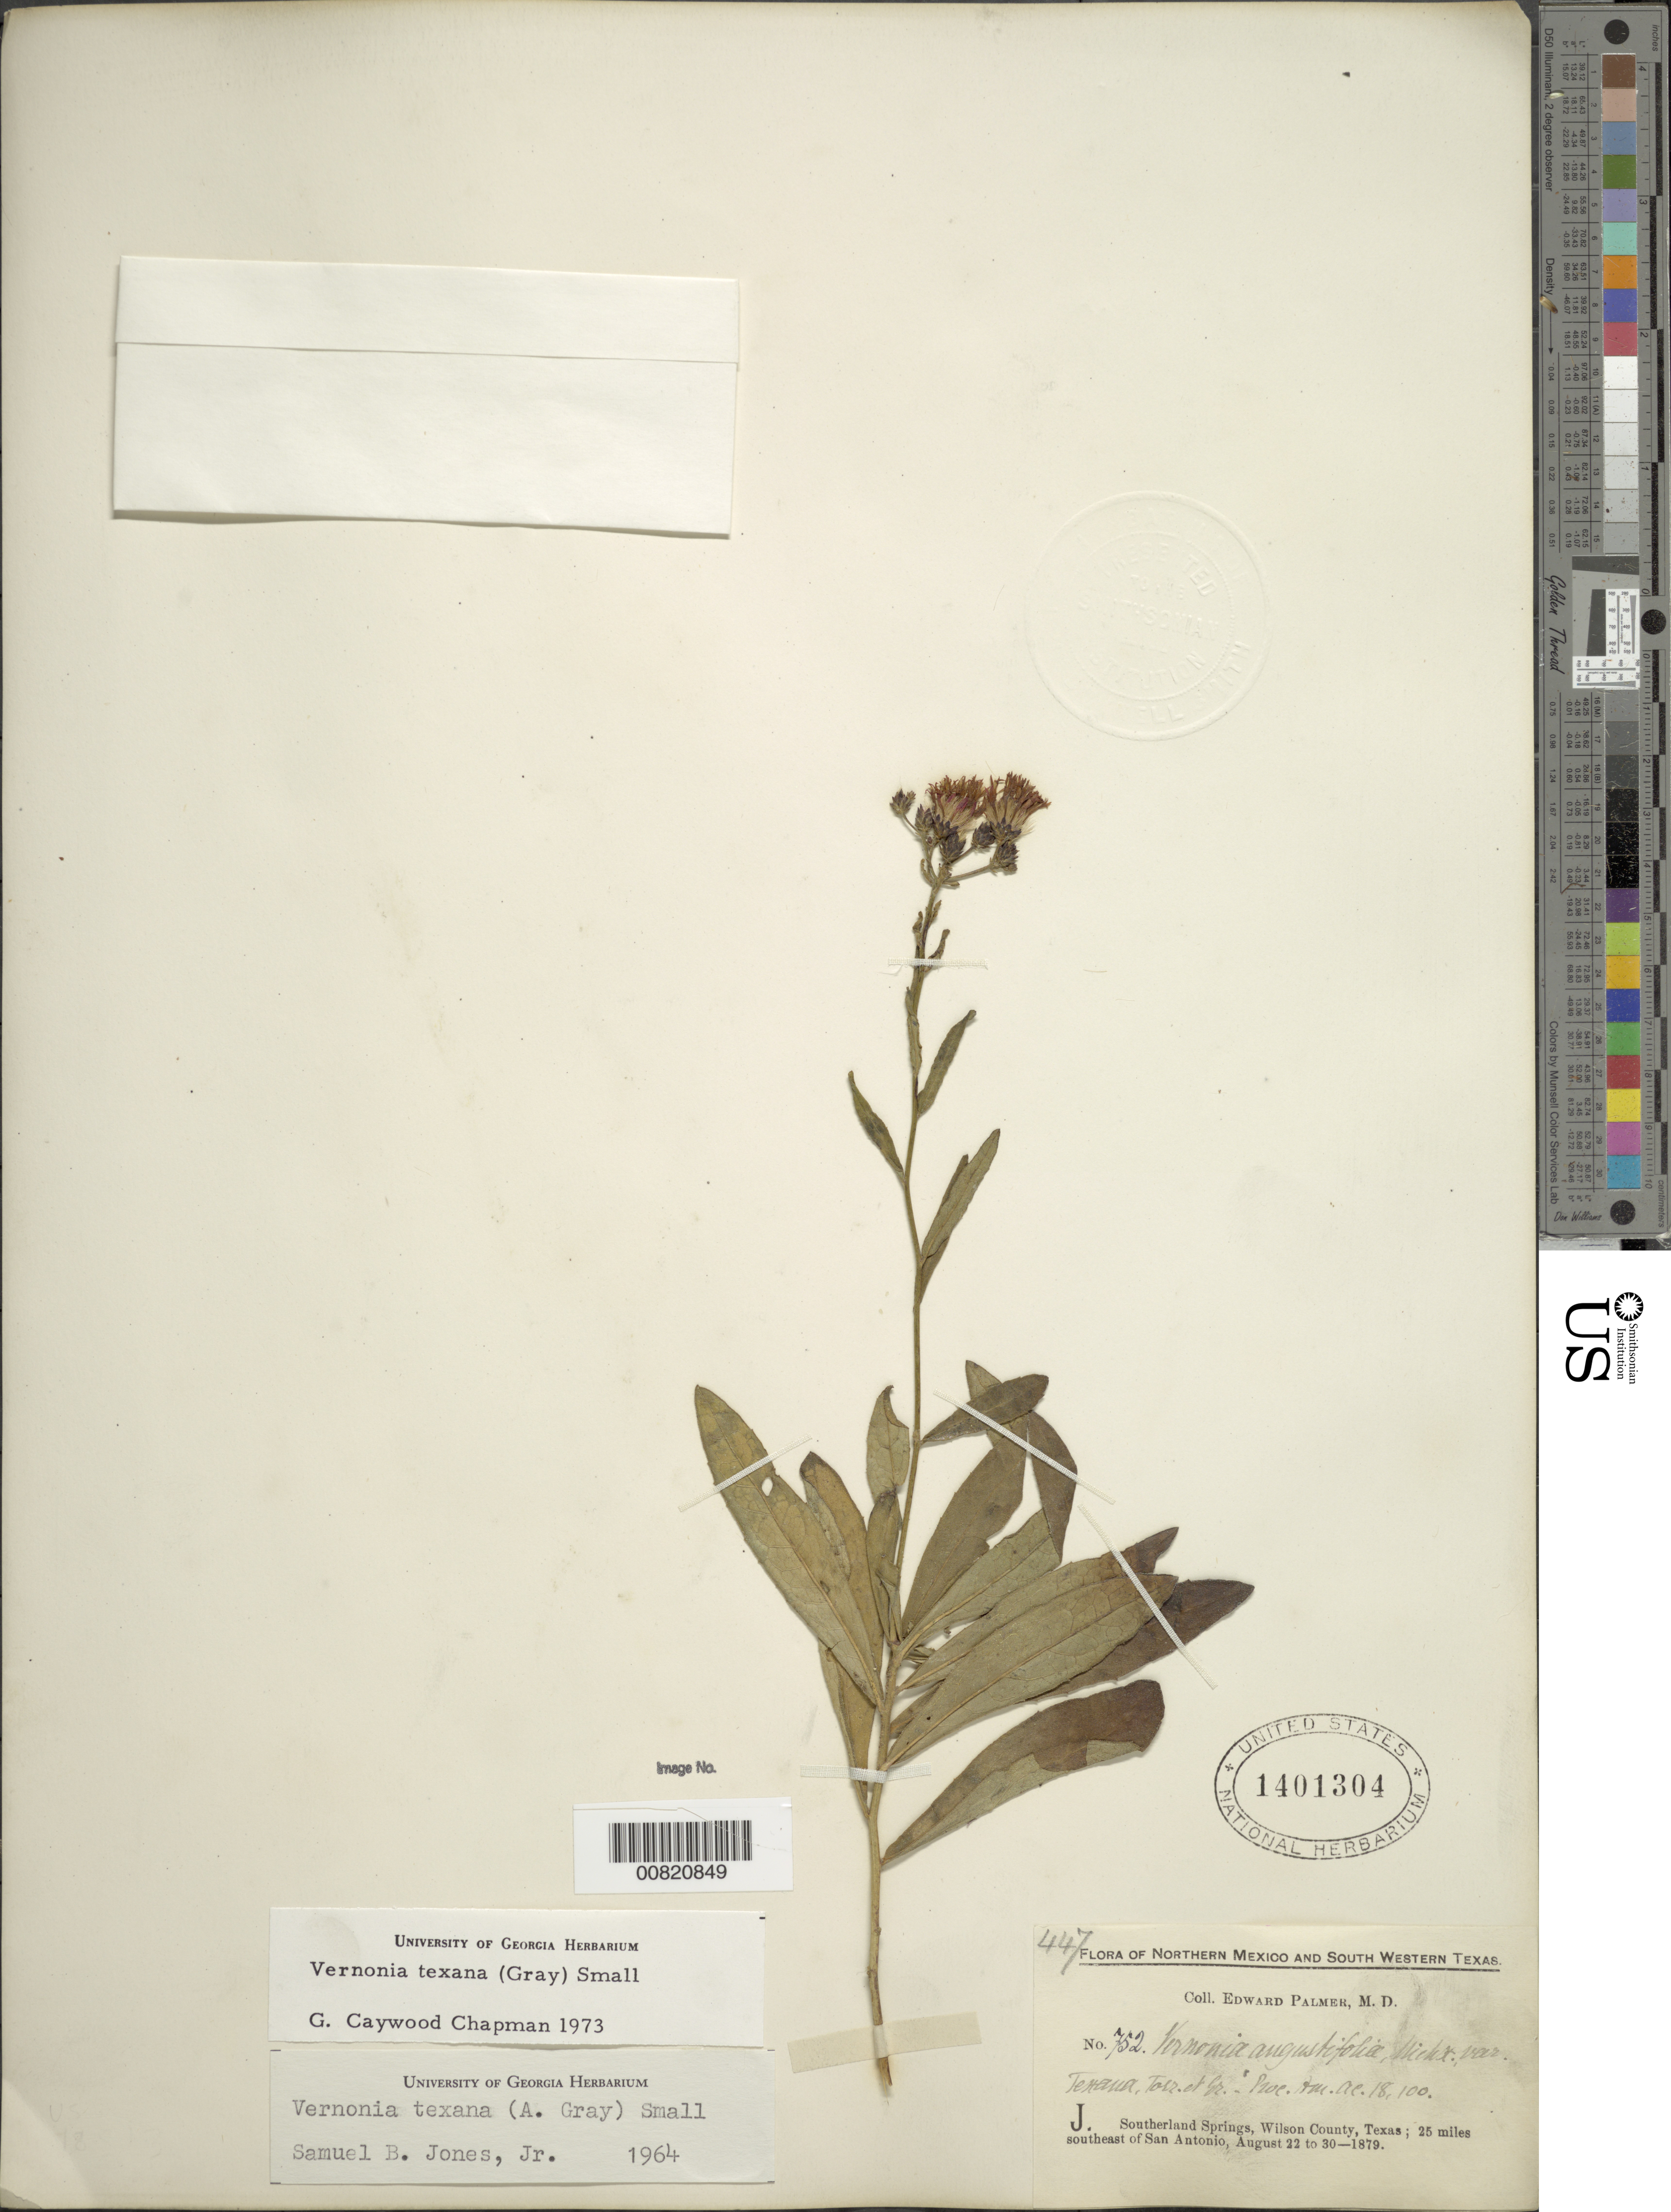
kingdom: Plantae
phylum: Tracheophyta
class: Magnoliopsida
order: Asterales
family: Asteraceae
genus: Vernonia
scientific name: Vernonia texana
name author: (A. Gray) Small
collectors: E. Palmer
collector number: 752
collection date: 1879-08-22/1879-08-30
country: United States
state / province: Texas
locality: Southerland Springs, Wilson County, Texas. 25 miles southeast of San Antonio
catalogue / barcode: US 1401304